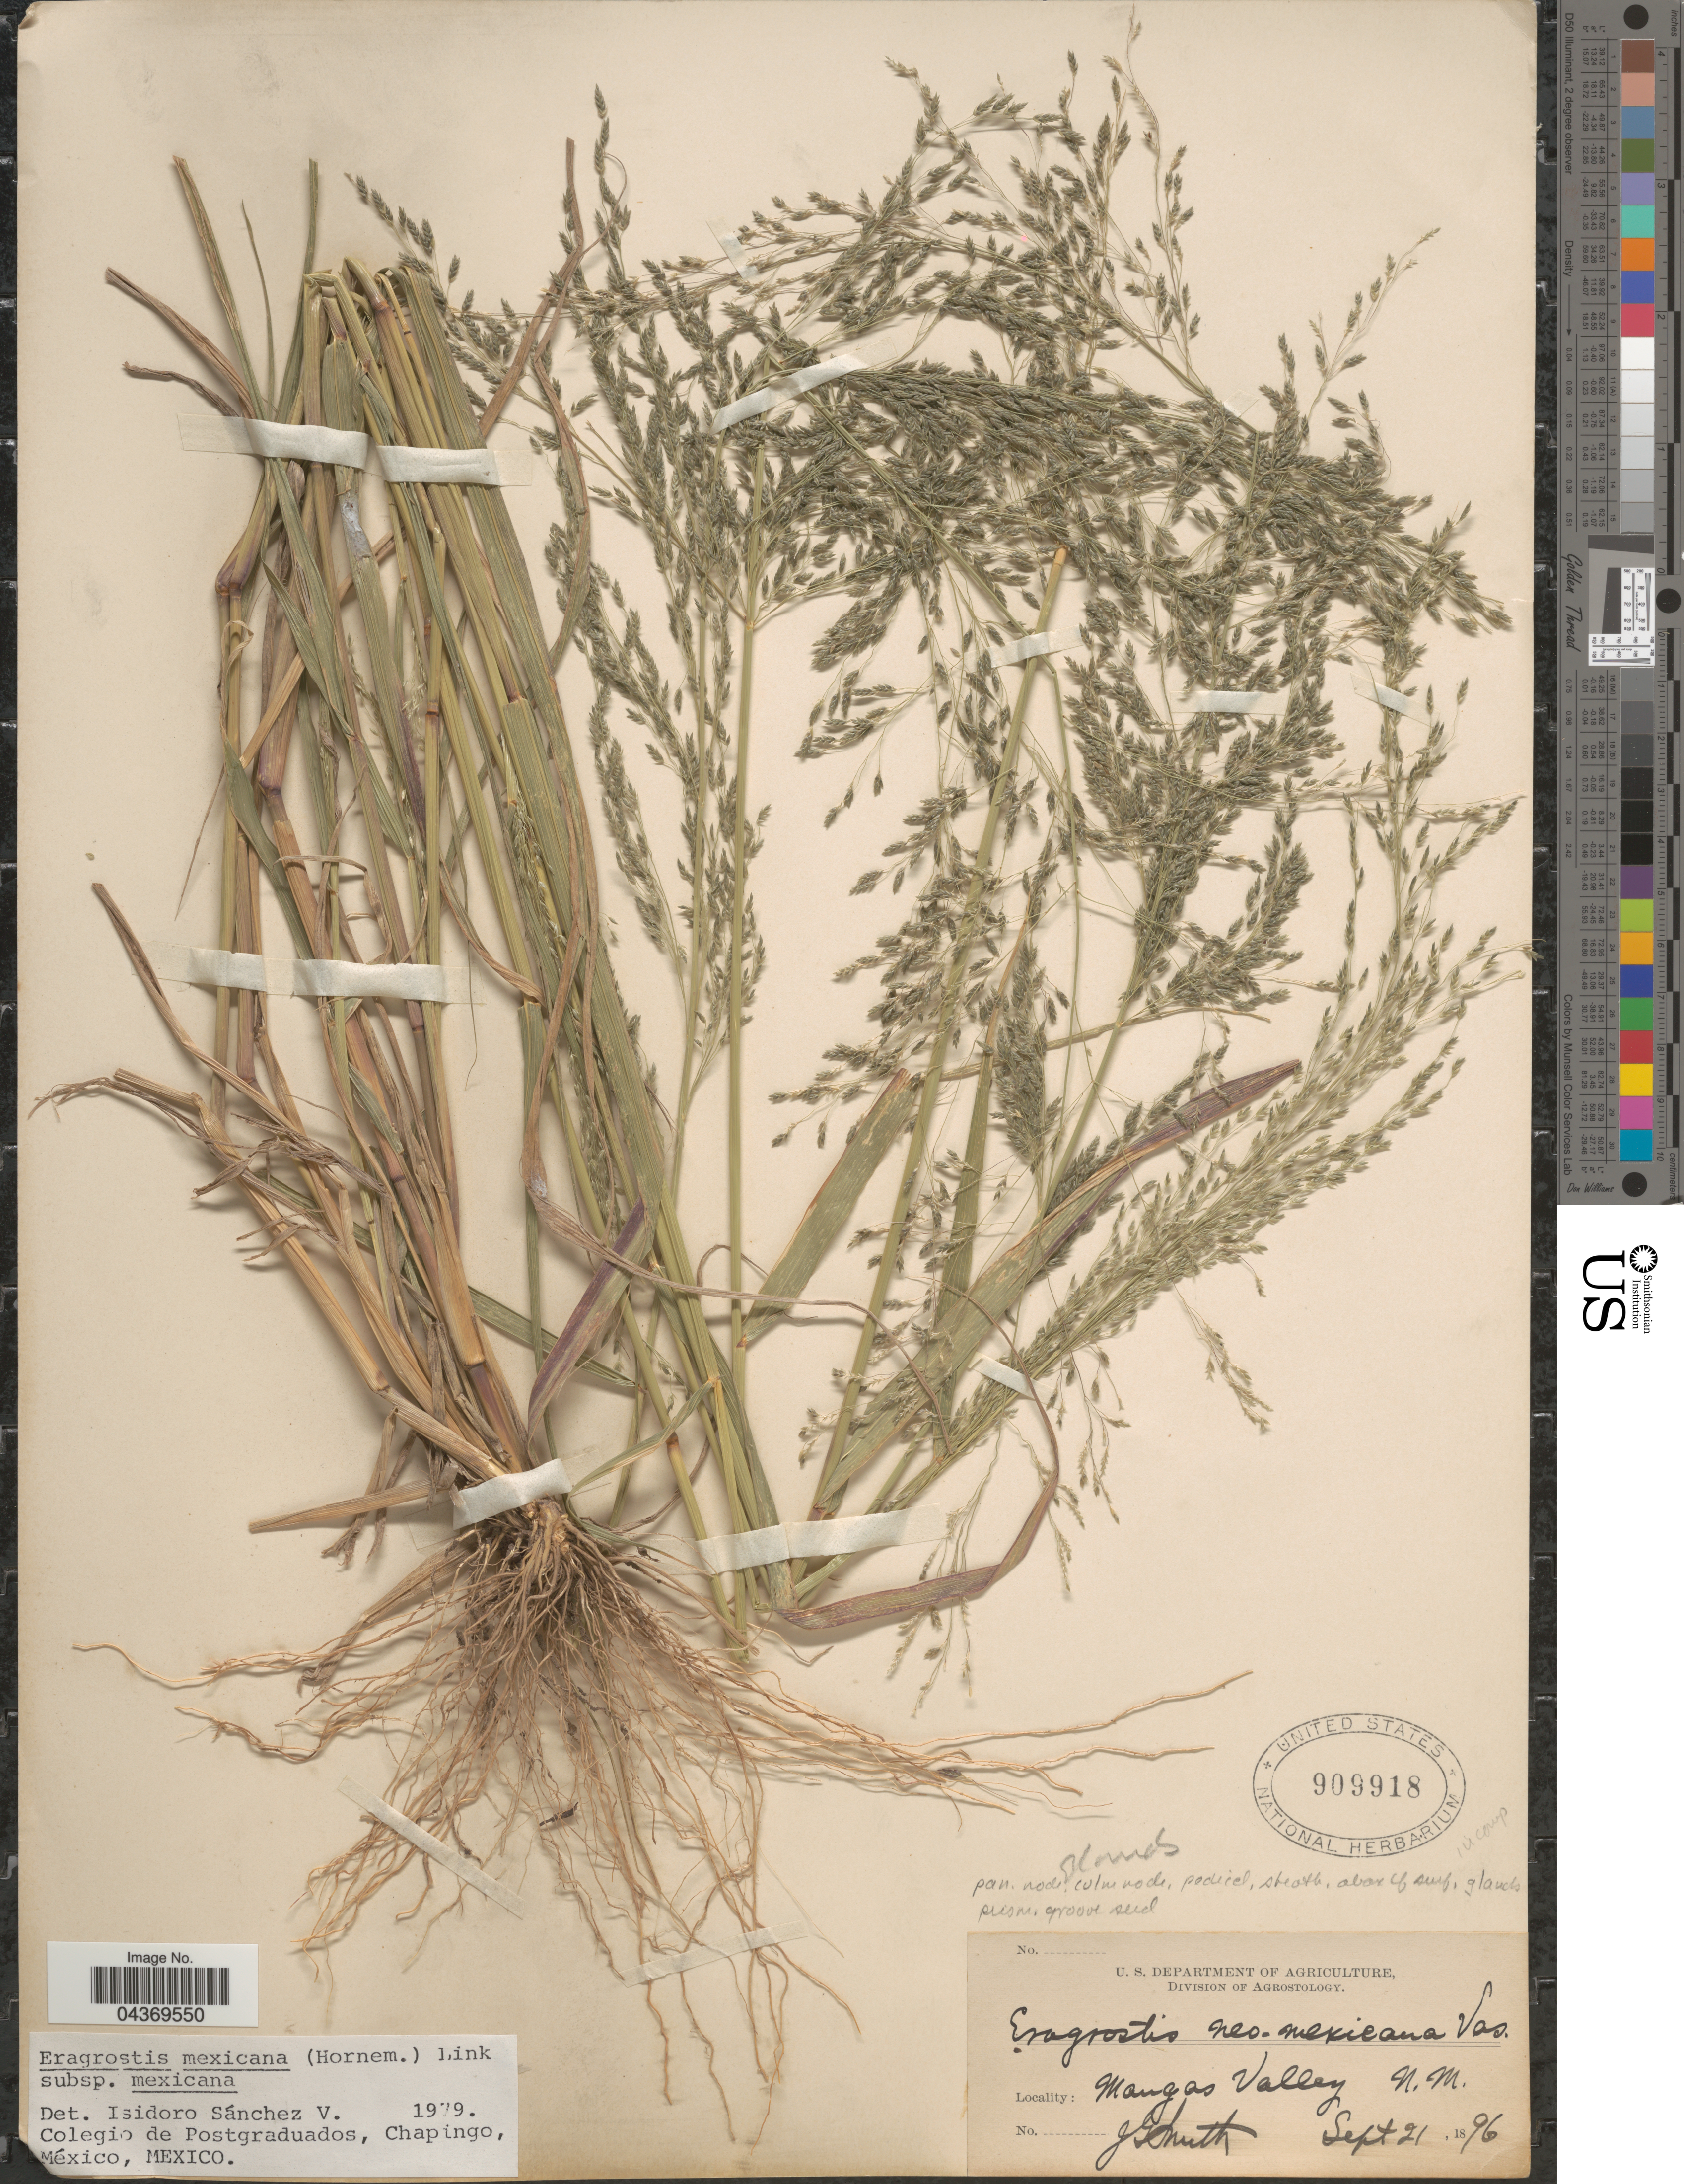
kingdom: Plantae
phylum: Tracheophyta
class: Liliopsida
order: Poales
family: Poaceae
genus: Eragrostis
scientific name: Eragrostis mexicana subsp. mexicana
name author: (Hornem.) Link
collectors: J. G. Smith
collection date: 1896-09-21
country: United States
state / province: New Mexico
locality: Mangas Valley.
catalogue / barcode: US 909918